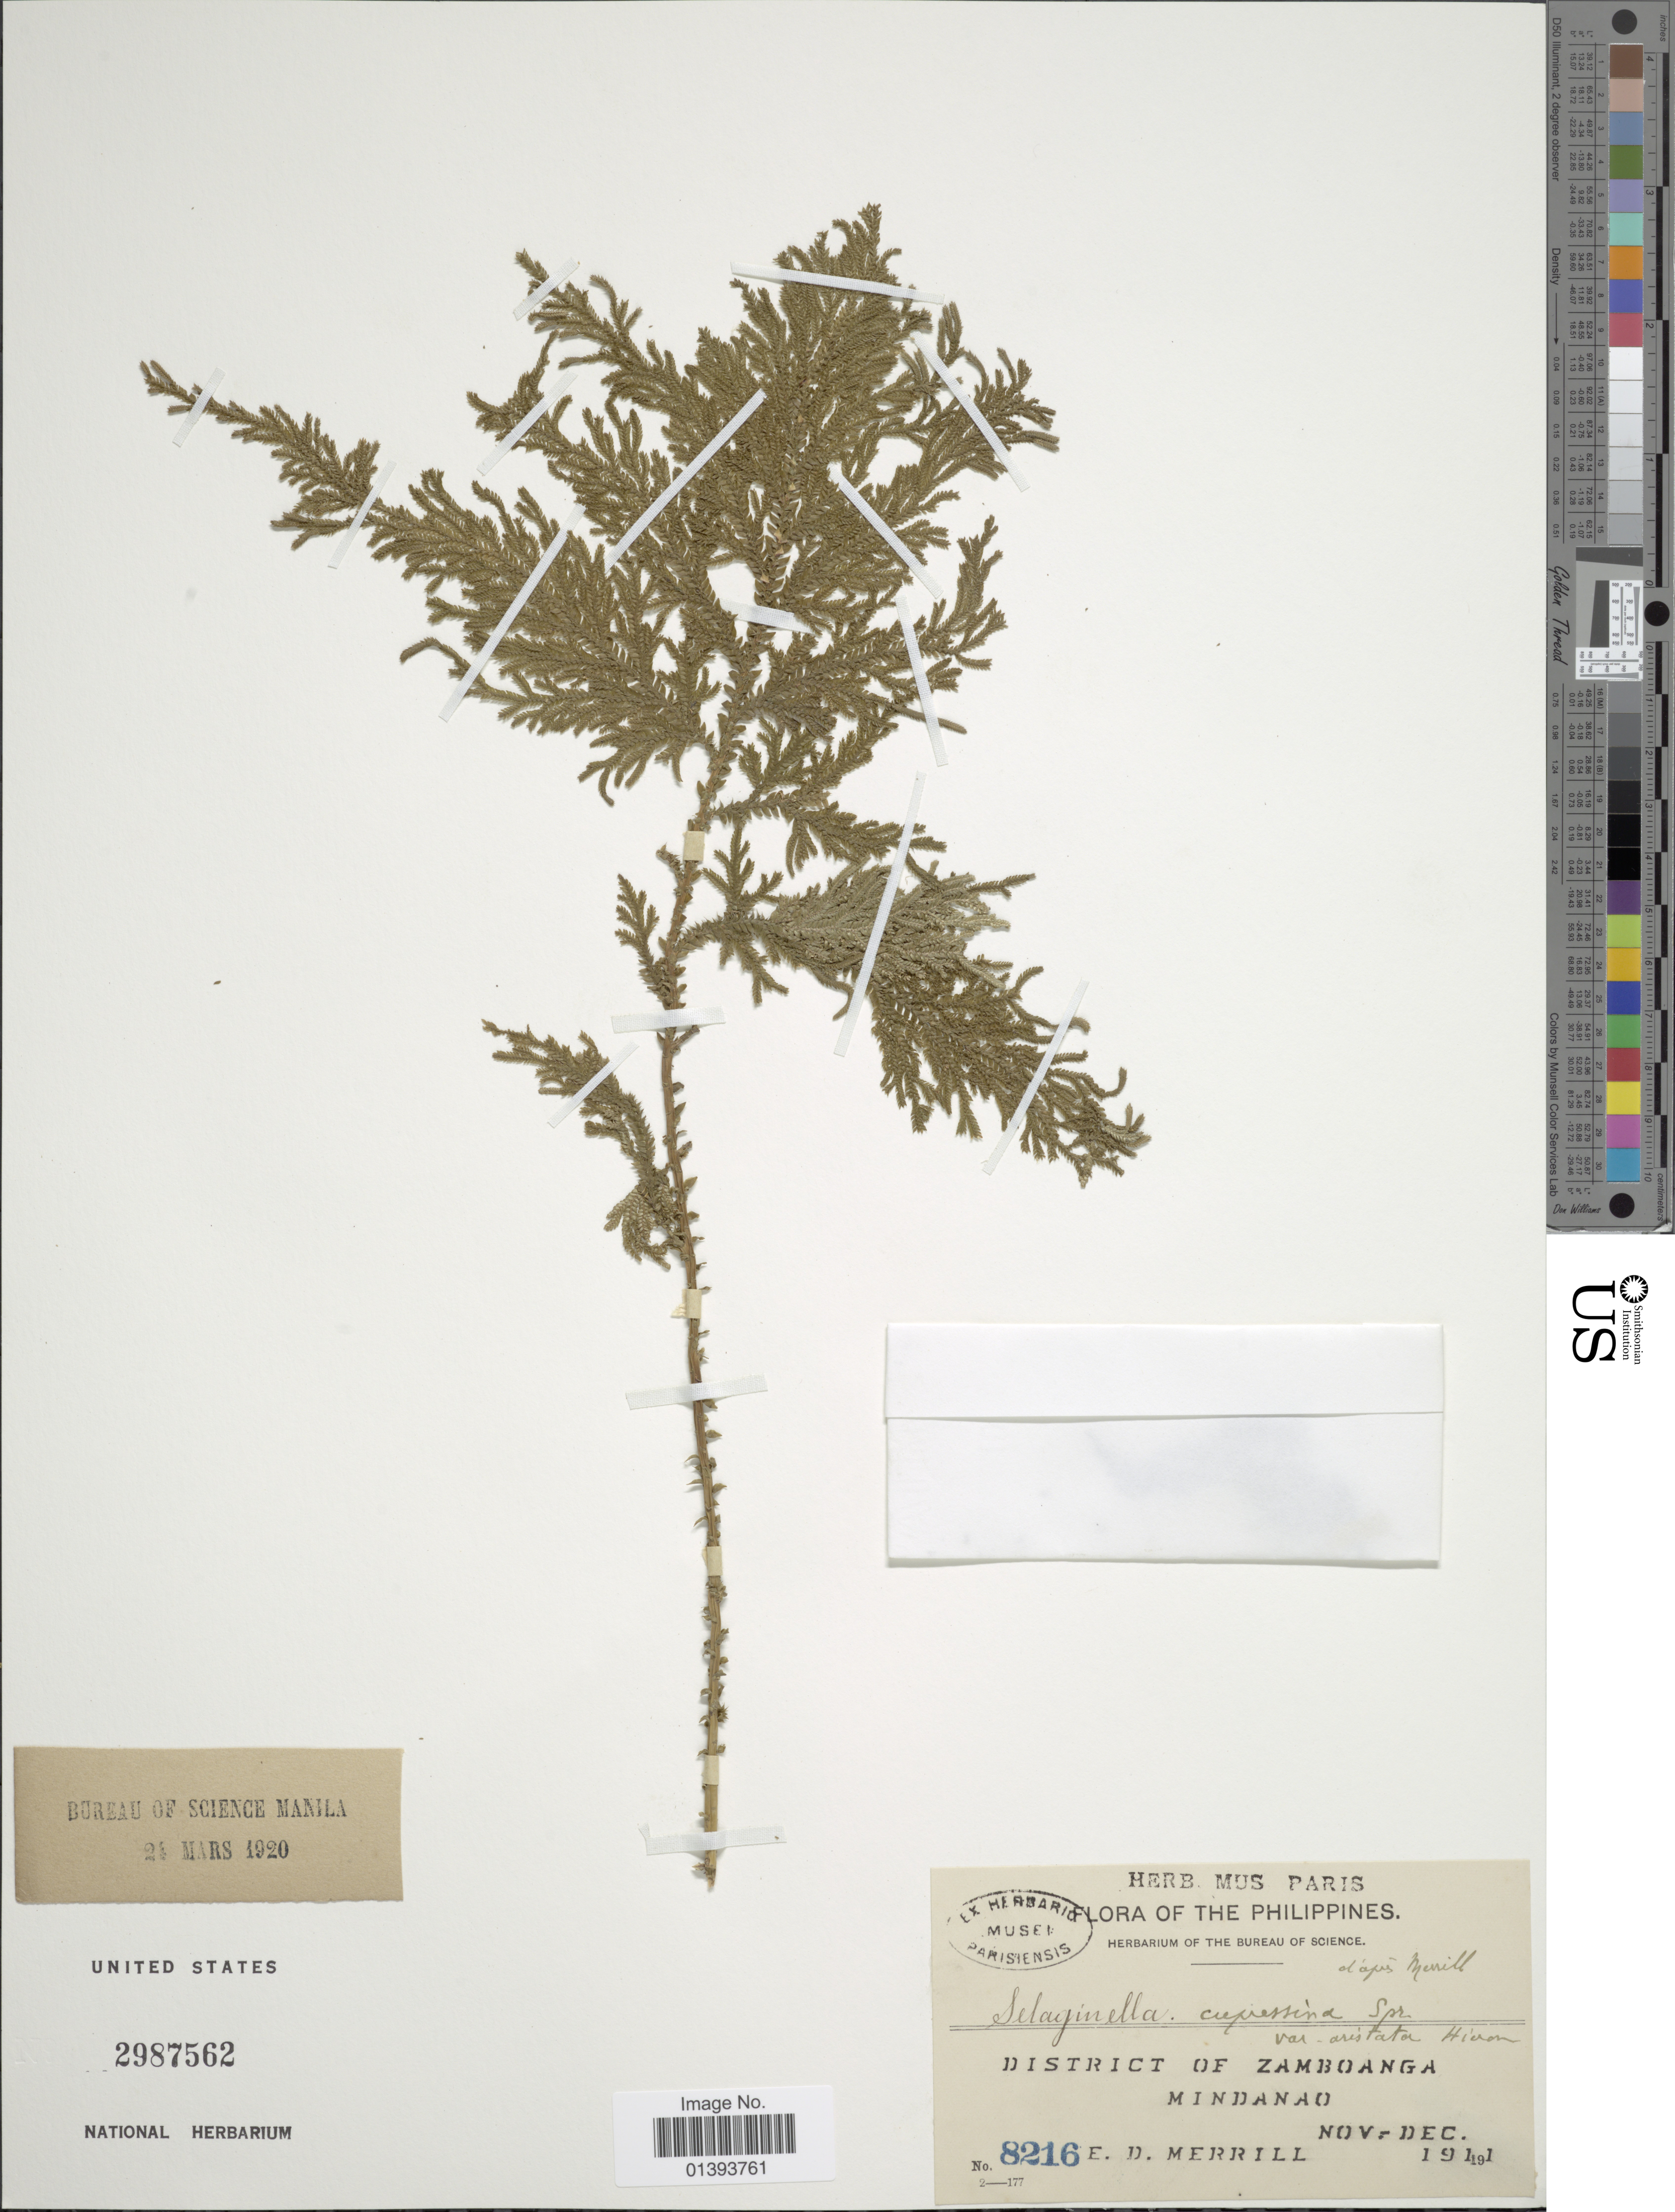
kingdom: Plantae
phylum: Tracheophyta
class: Lycopodiopsida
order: Selaginellales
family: Selaginellaceae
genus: Selaginella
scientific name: Selaginella cupressina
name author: (Willd.) Spring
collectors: E. D. Merrill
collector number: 8216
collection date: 1911-11/1911-12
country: Philippines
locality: District of Zamboanga, Mindanao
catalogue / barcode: US 2987562